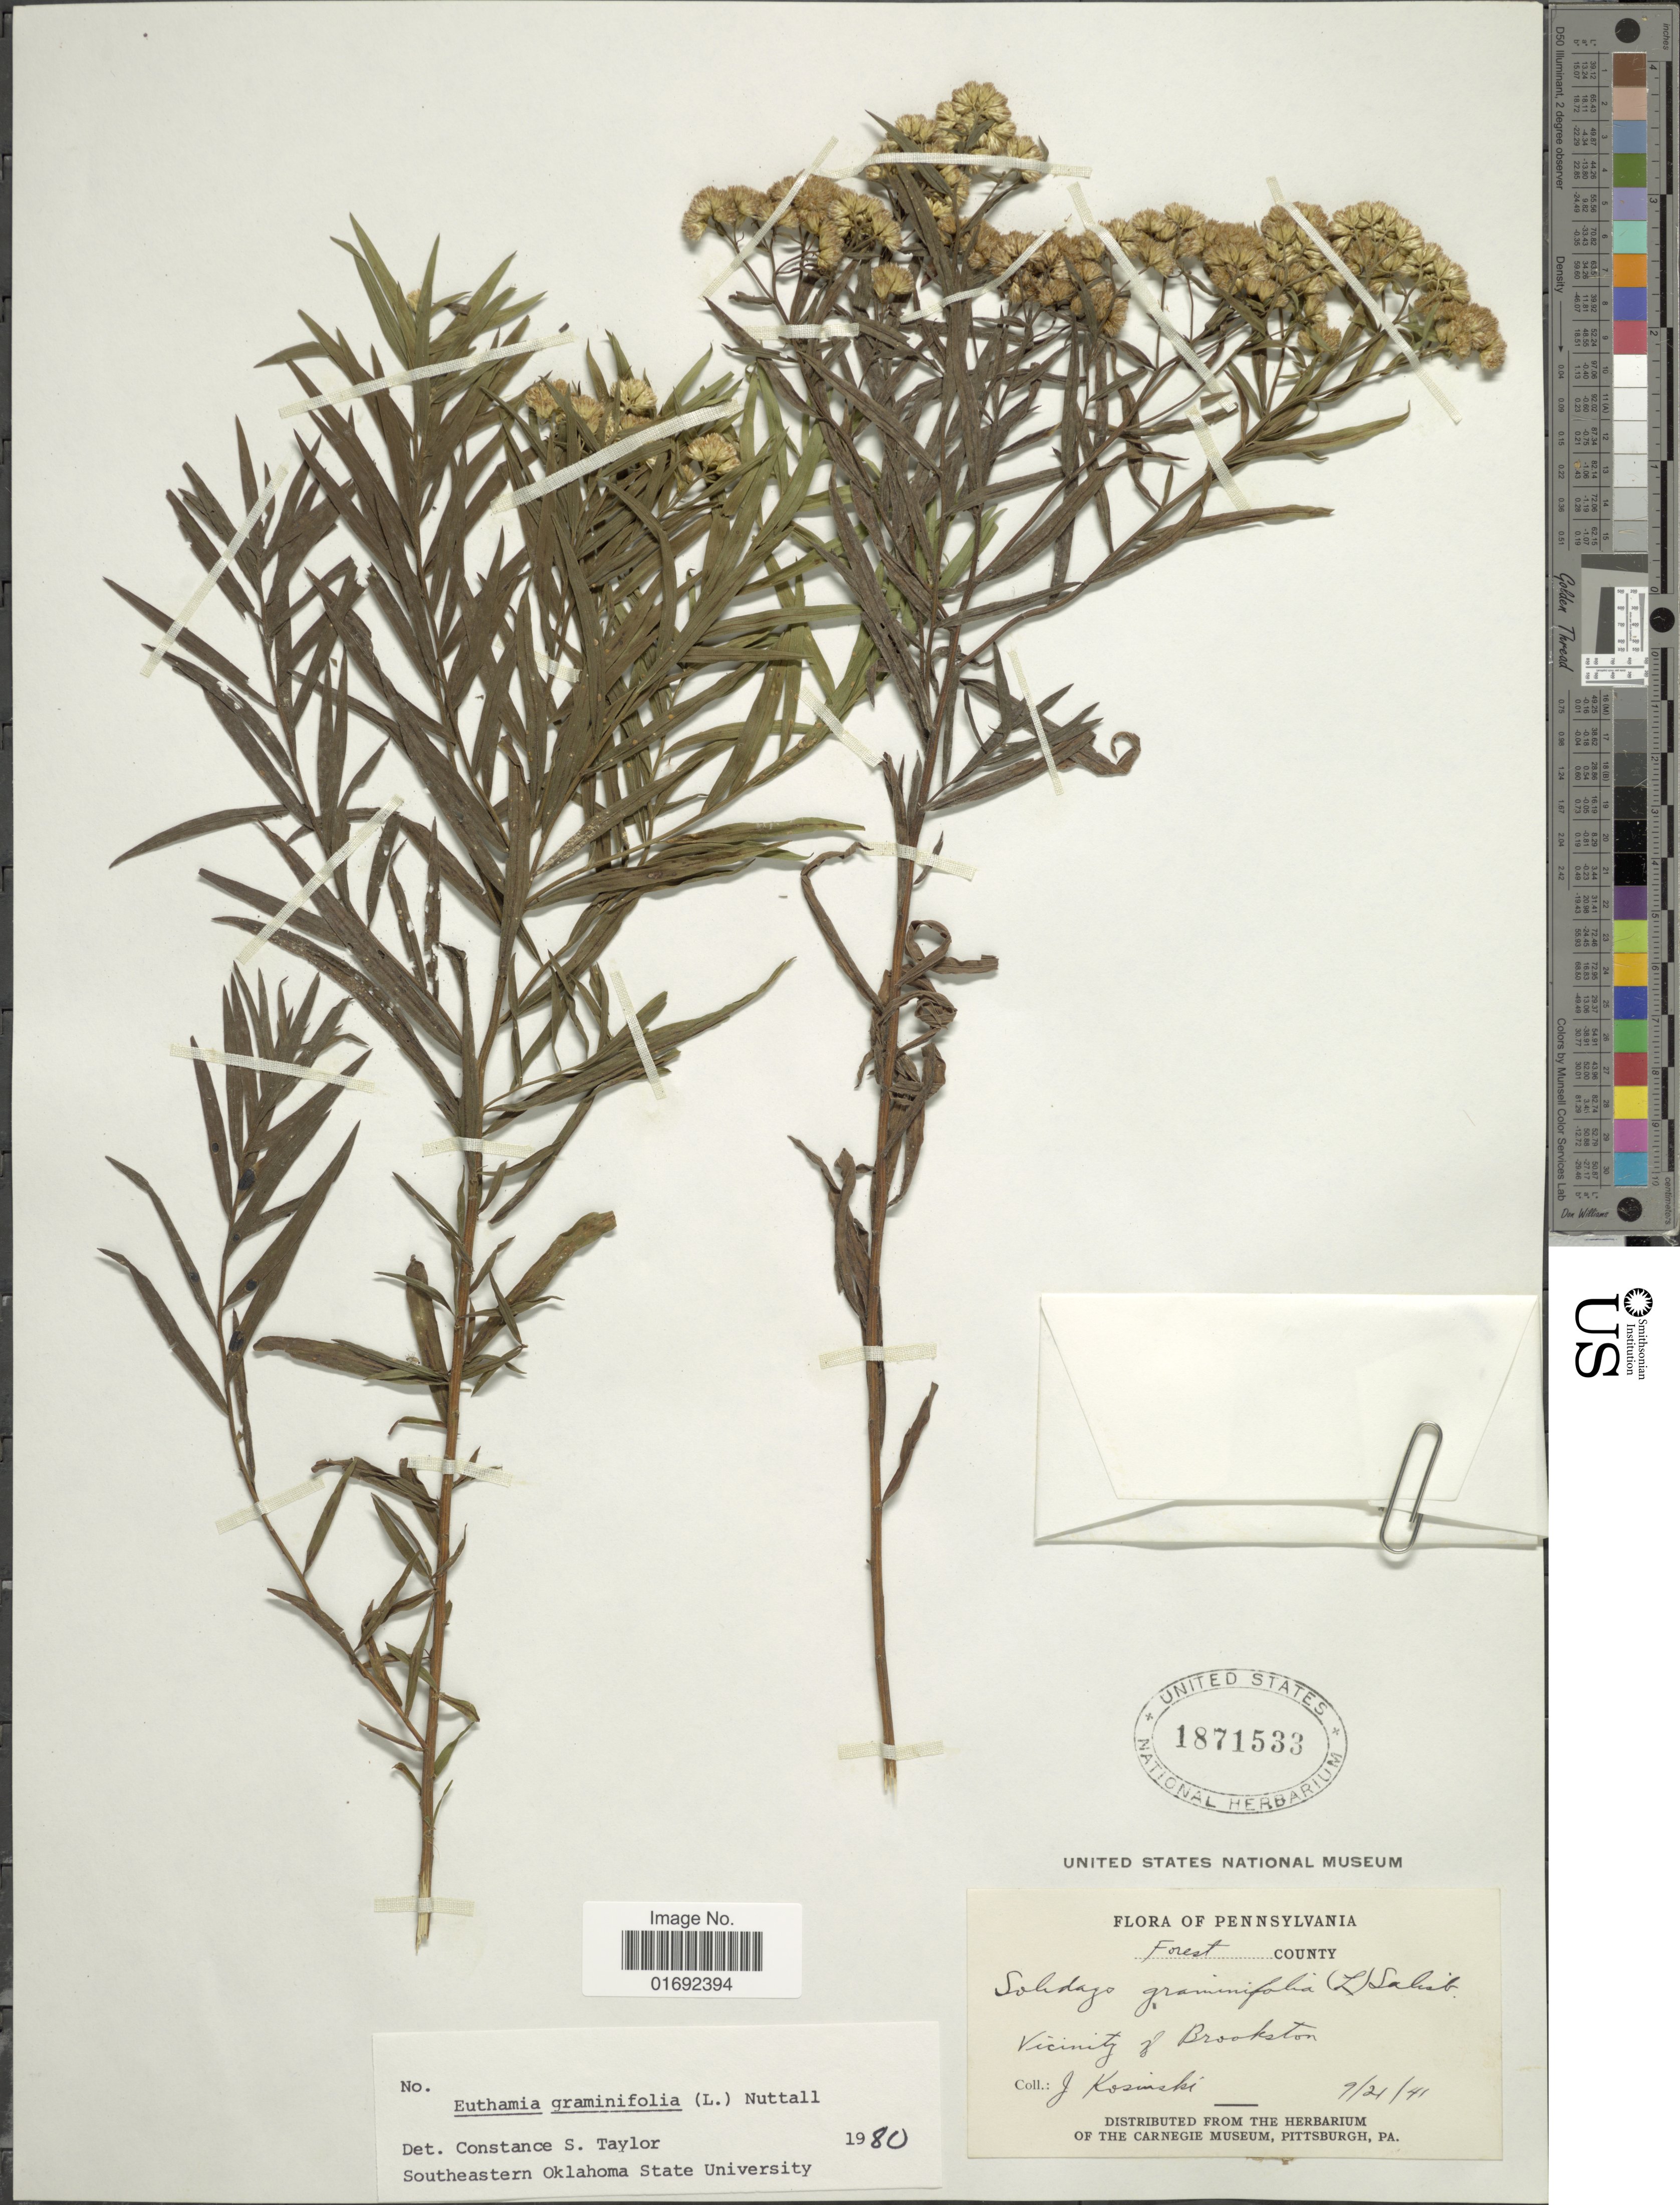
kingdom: Plantae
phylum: Tracheophyta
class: Magnoliopsida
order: Asterales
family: Asteraceae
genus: Euthamia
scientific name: Euthamia graminifolia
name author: (L.) Nutt.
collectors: J. Kosinski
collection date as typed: Transcribed d/m/y: 21/9/41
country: United States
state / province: Pennsylvania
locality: Forest County, Vicinity of Brookston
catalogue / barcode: US 1871533